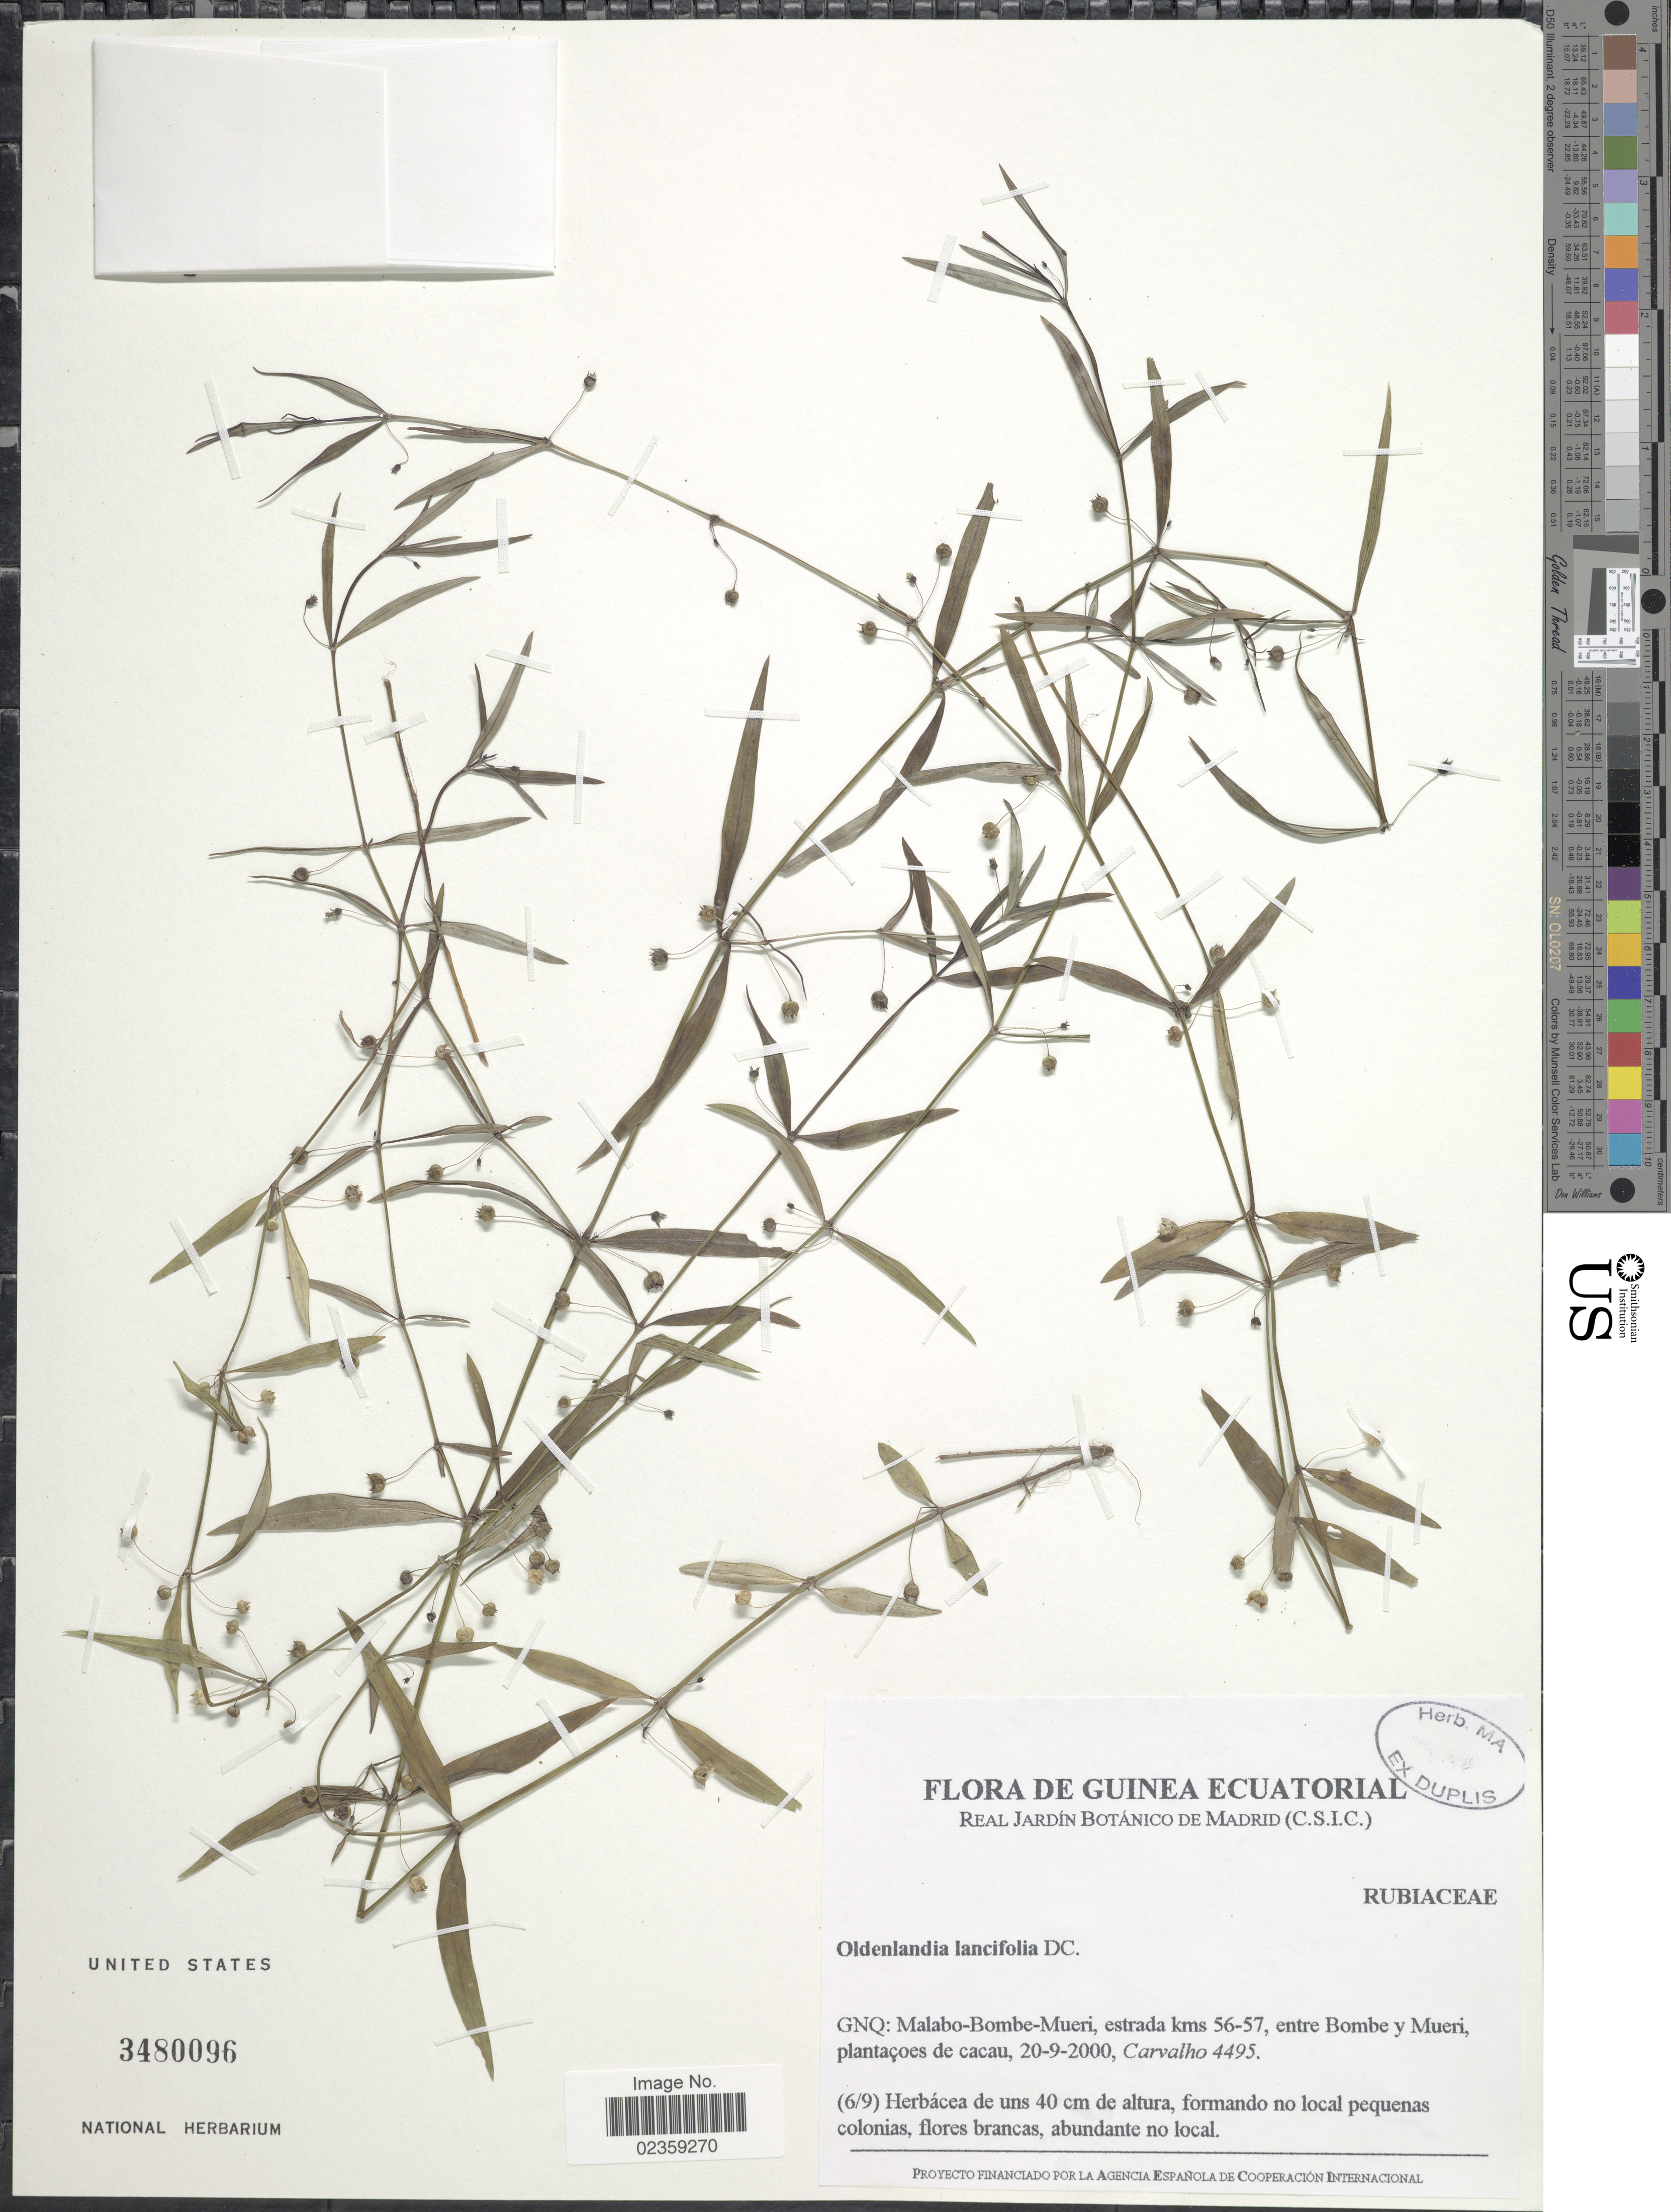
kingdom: Plantae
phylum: Tracheophyta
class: Magnoliopsida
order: Gentianales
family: Rubiaceae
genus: Oldenlandia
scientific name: Oldenlandia lancifolia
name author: (Schumach.) DC.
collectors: Carvalho, --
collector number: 4495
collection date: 2000-09-20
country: Equatorial Guinea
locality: GNQ: Malabo-Mueri, estrada kms 56-57, entre Bombe y Mueri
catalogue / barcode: US 3480096